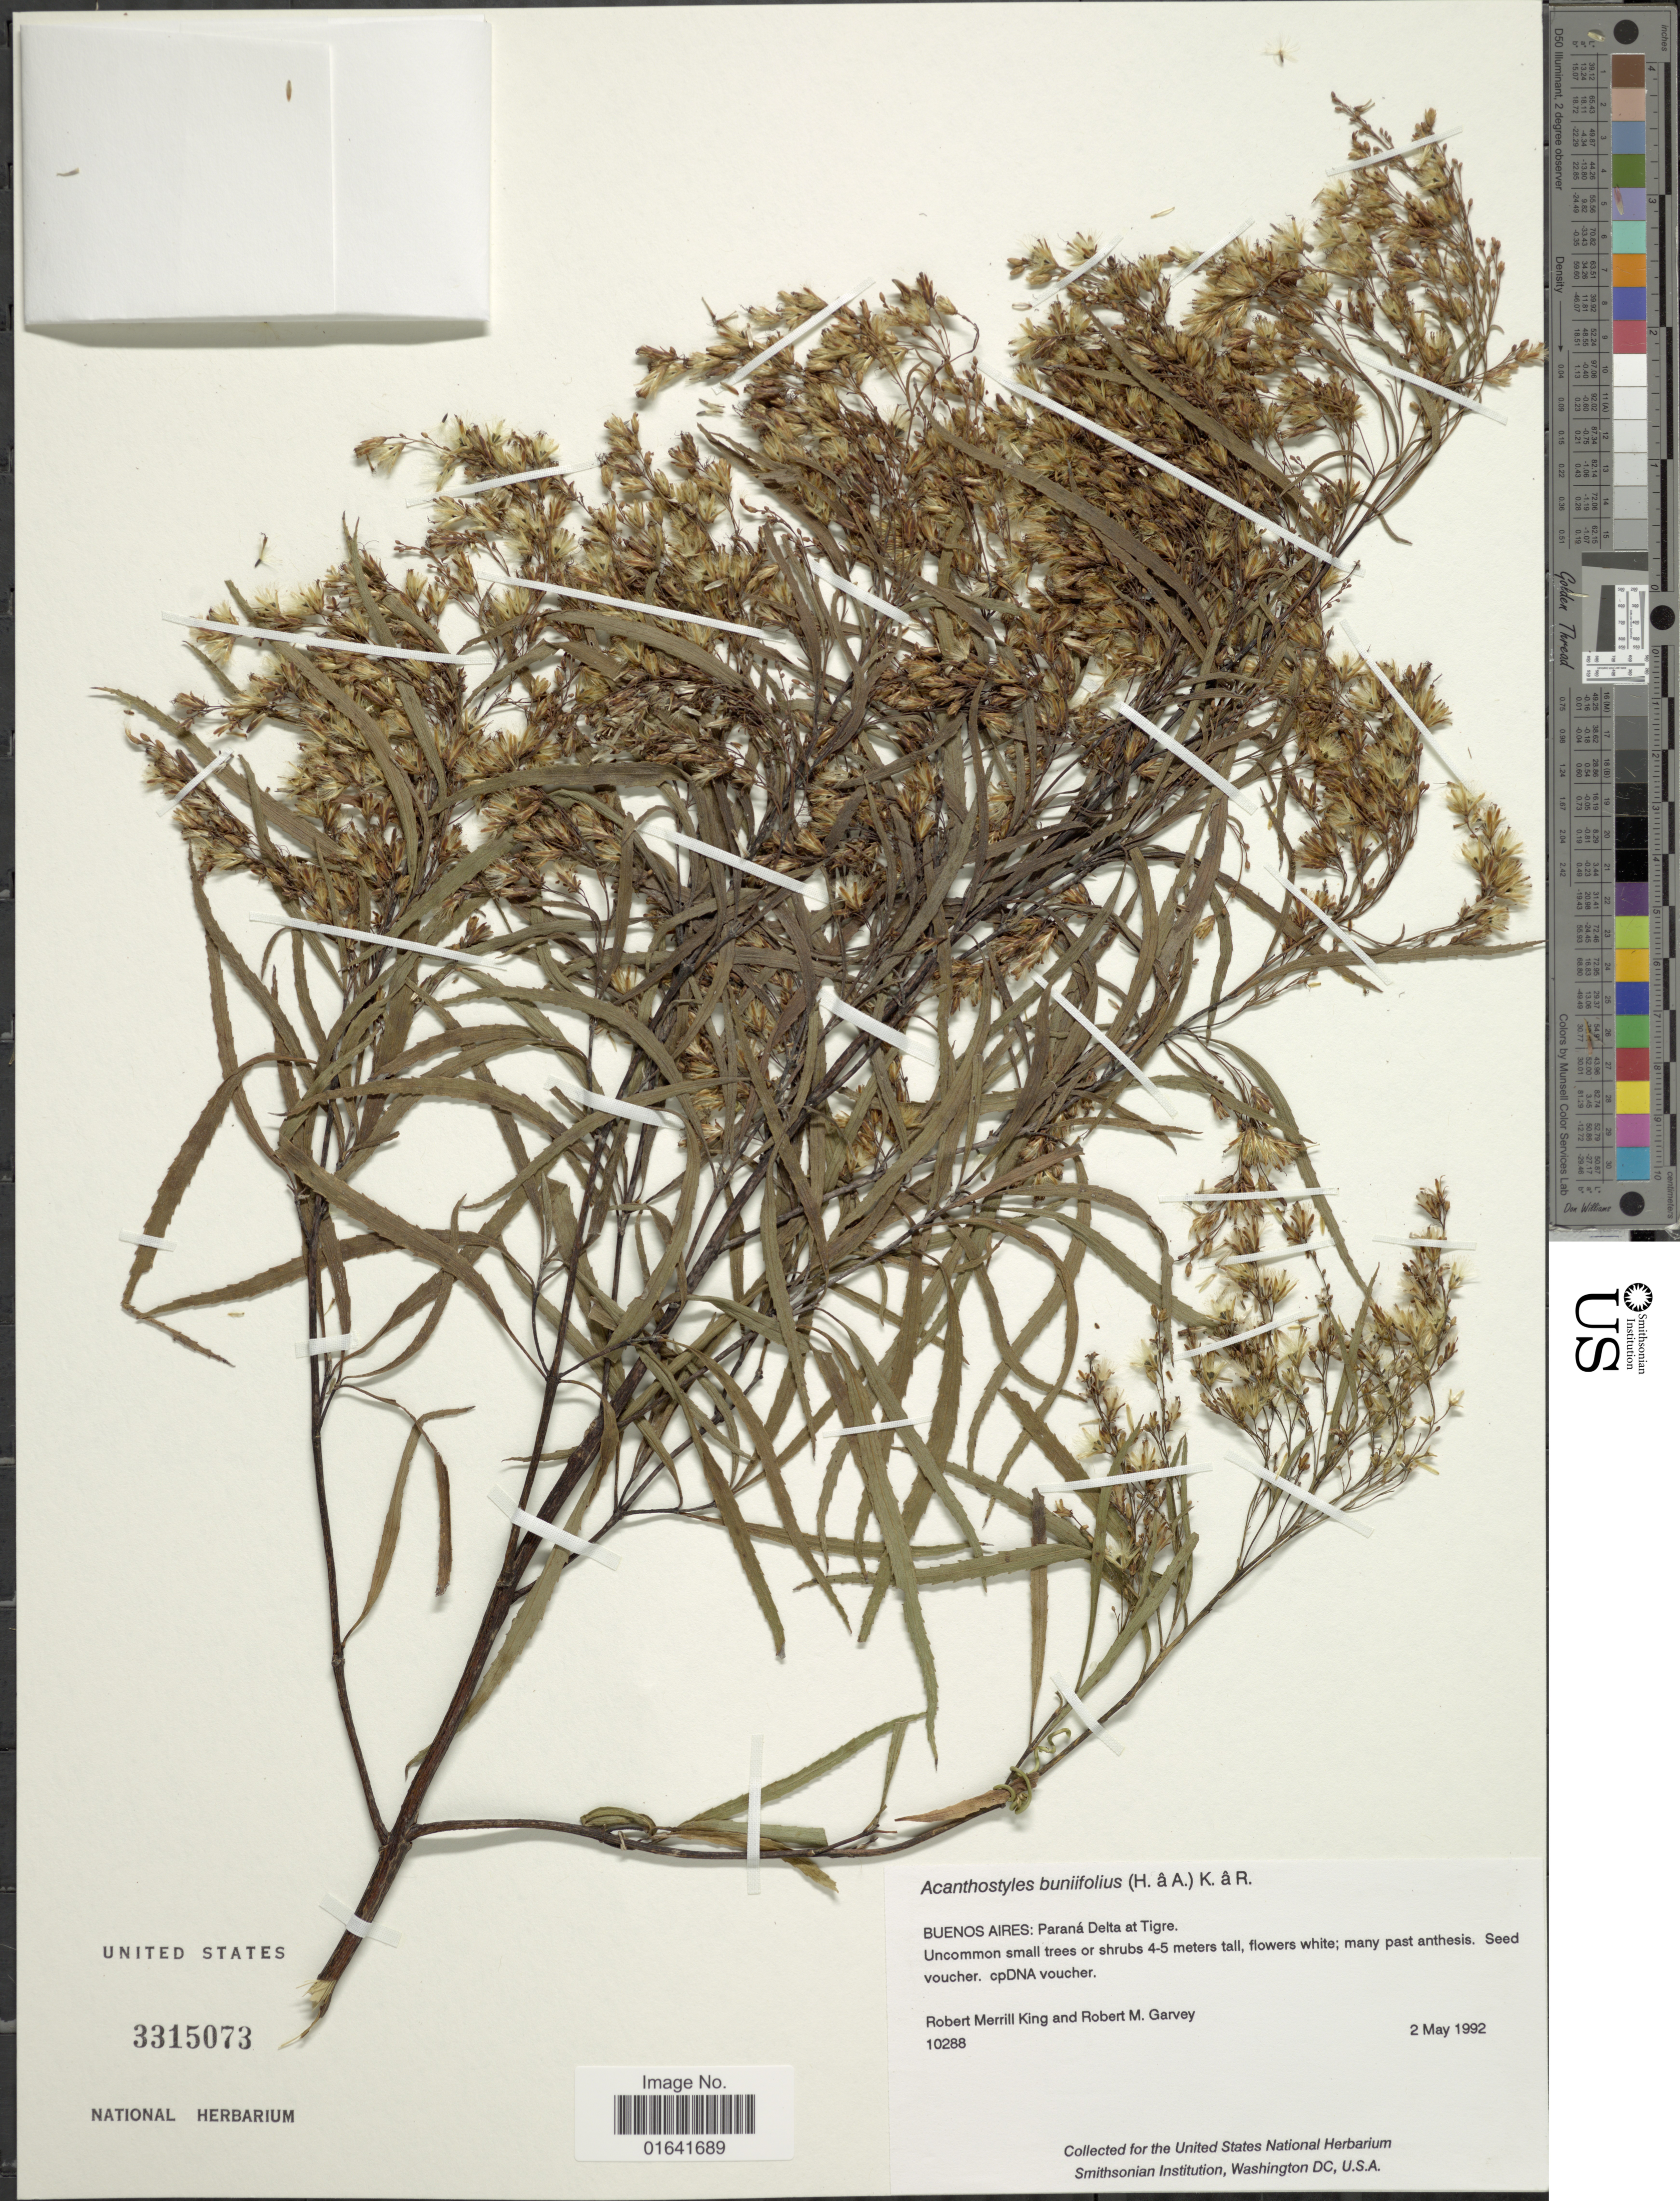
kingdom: Plantae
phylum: Tracheophyta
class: Magnoliopsida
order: Asterales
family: Asteraceae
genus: Acanthostyles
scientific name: Acanthostyles buniifolius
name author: (Hook. & Arn.) R.M. King & H. Rob.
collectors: R. M. King & R. Garvey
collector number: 10288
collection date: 1992-05-02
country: Argentina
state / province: Buenos Aires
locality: Paraná Delta at Tigre.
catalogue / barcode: US 3315073